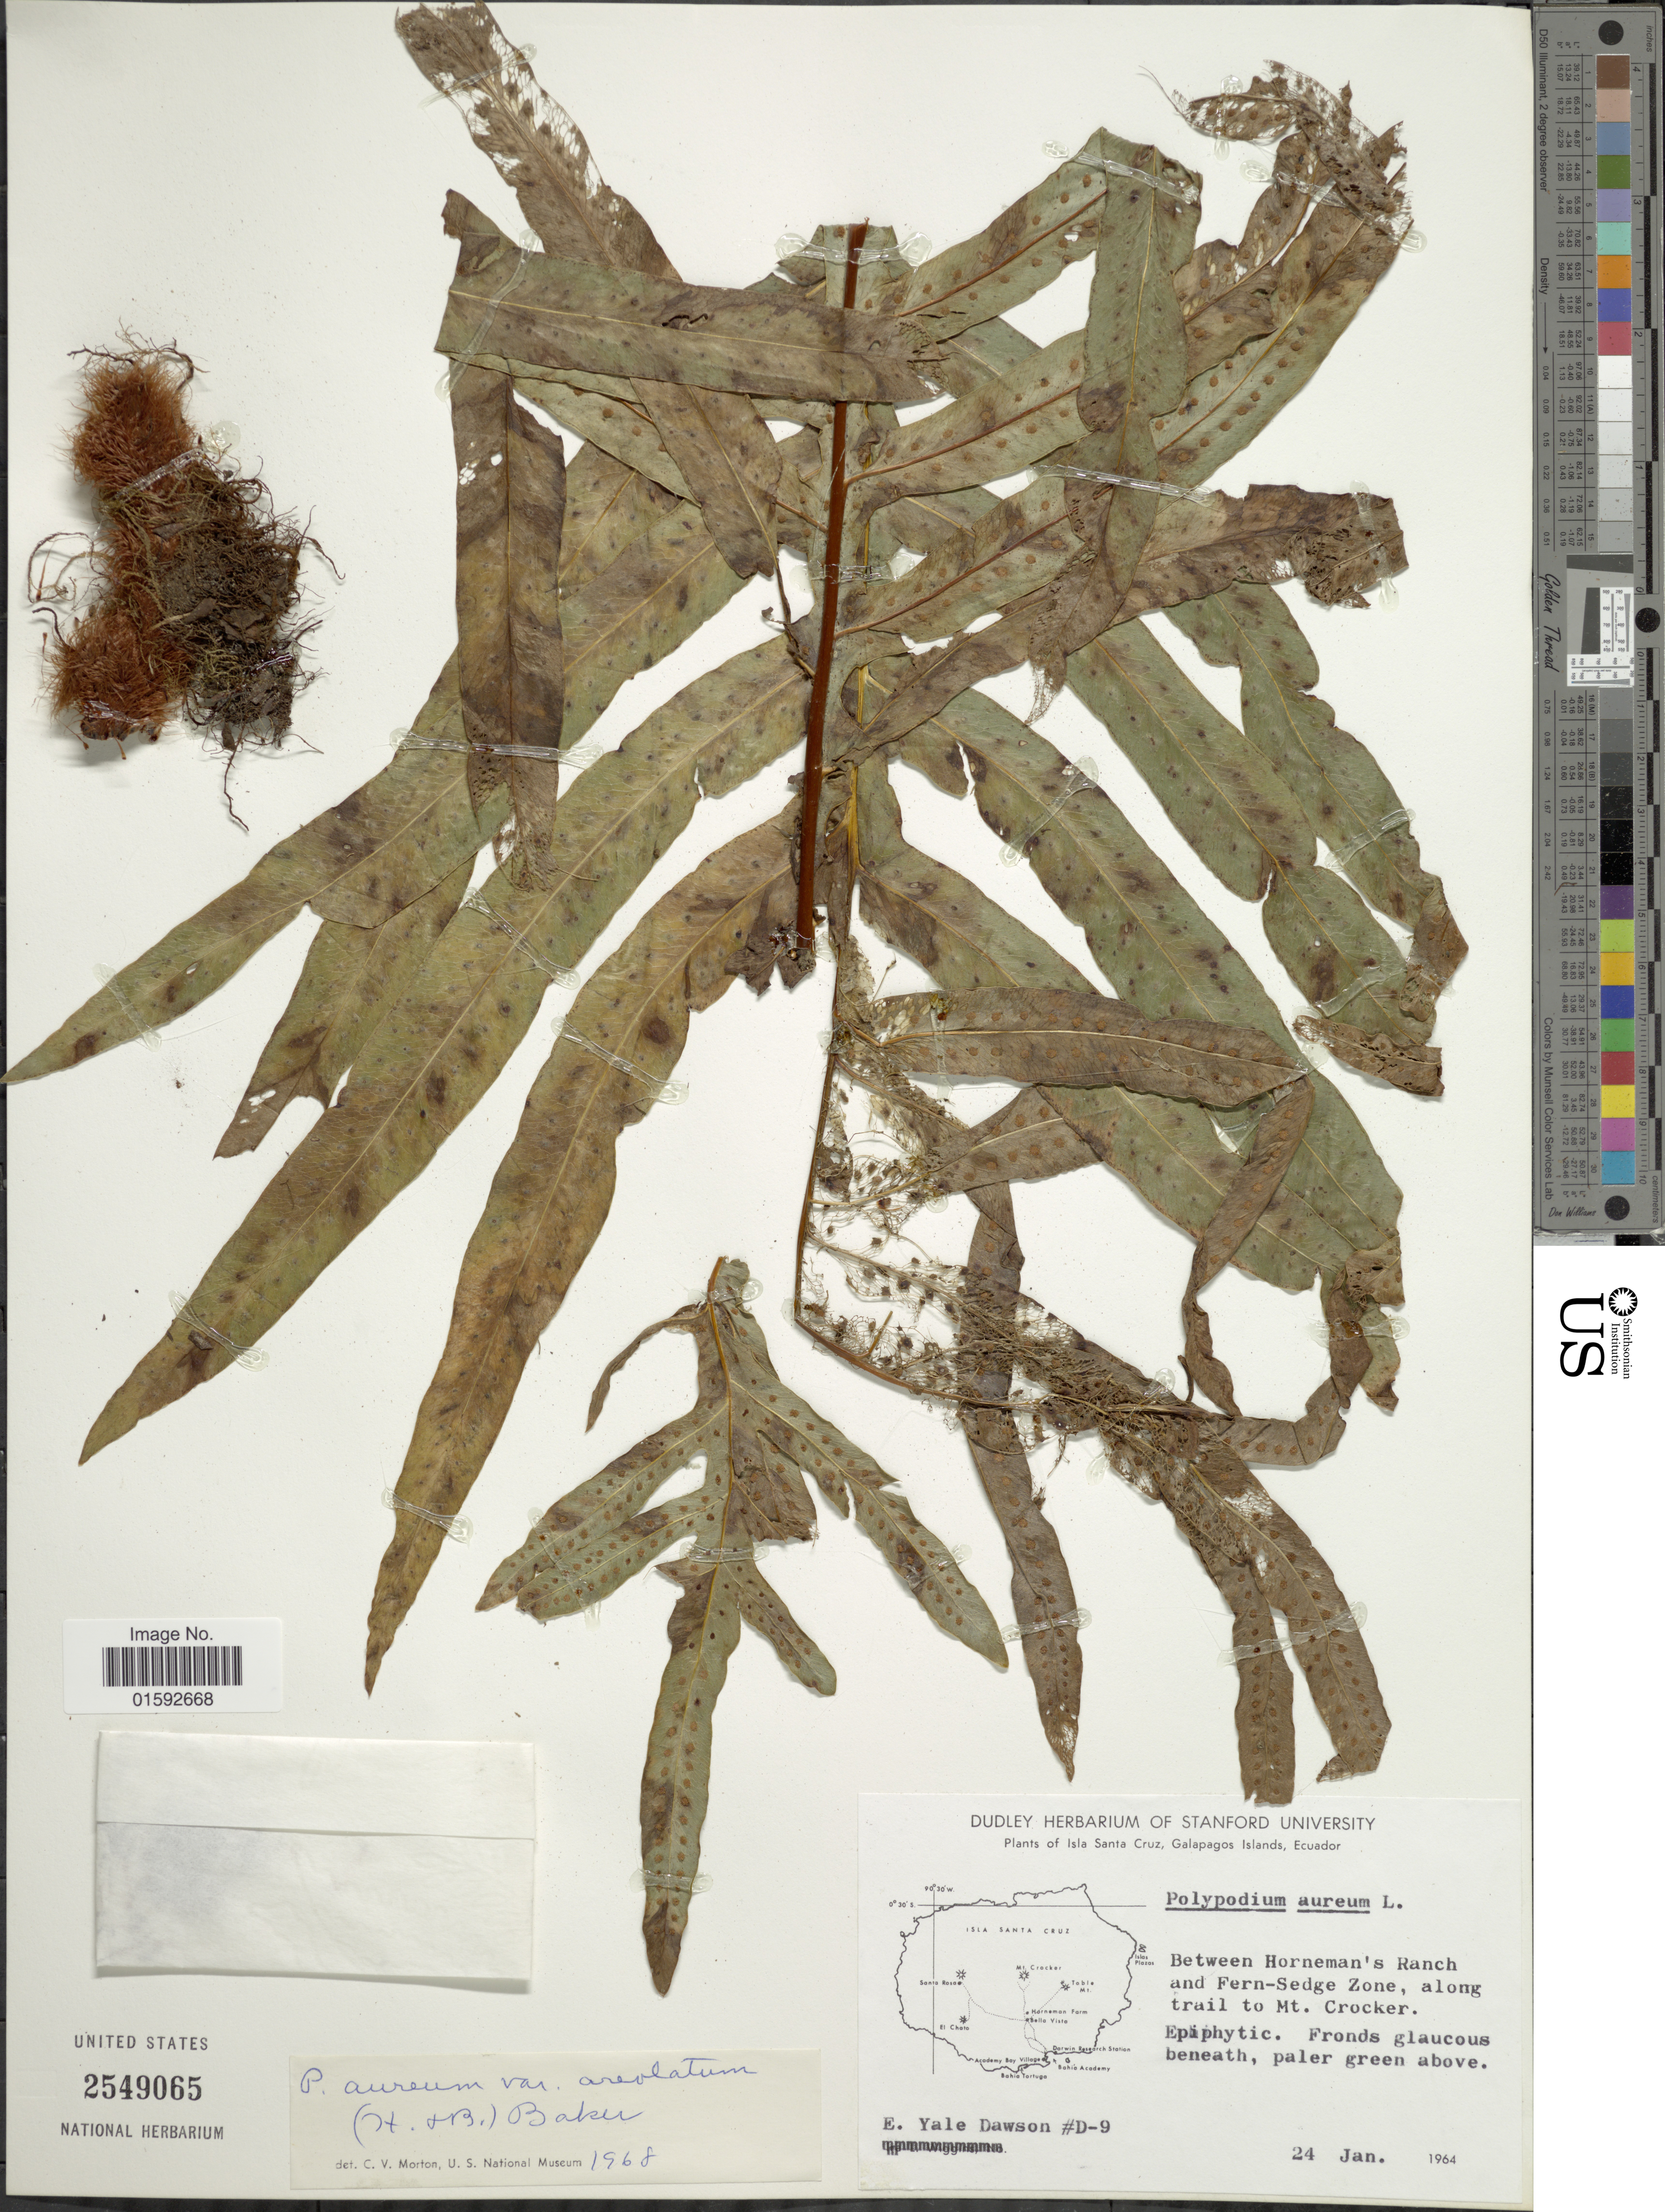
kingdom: Plantae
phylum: Tracheophyta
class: Polypodiopsida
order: Polypodiales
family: Polypodiaceae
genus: Phlebodium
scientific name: Phlebodium pseudoaureum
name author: (Cav.) Lellinger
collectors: N. Yensen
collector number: D-9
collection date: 1964-01-24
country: Ecuador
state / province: Colón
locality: Isla Santa Cruz, Galapagos Islands, Between Horneman's Ranch and Fern-Sedge Zone, along trail to Mt. Crocker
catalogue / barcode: US 2549065